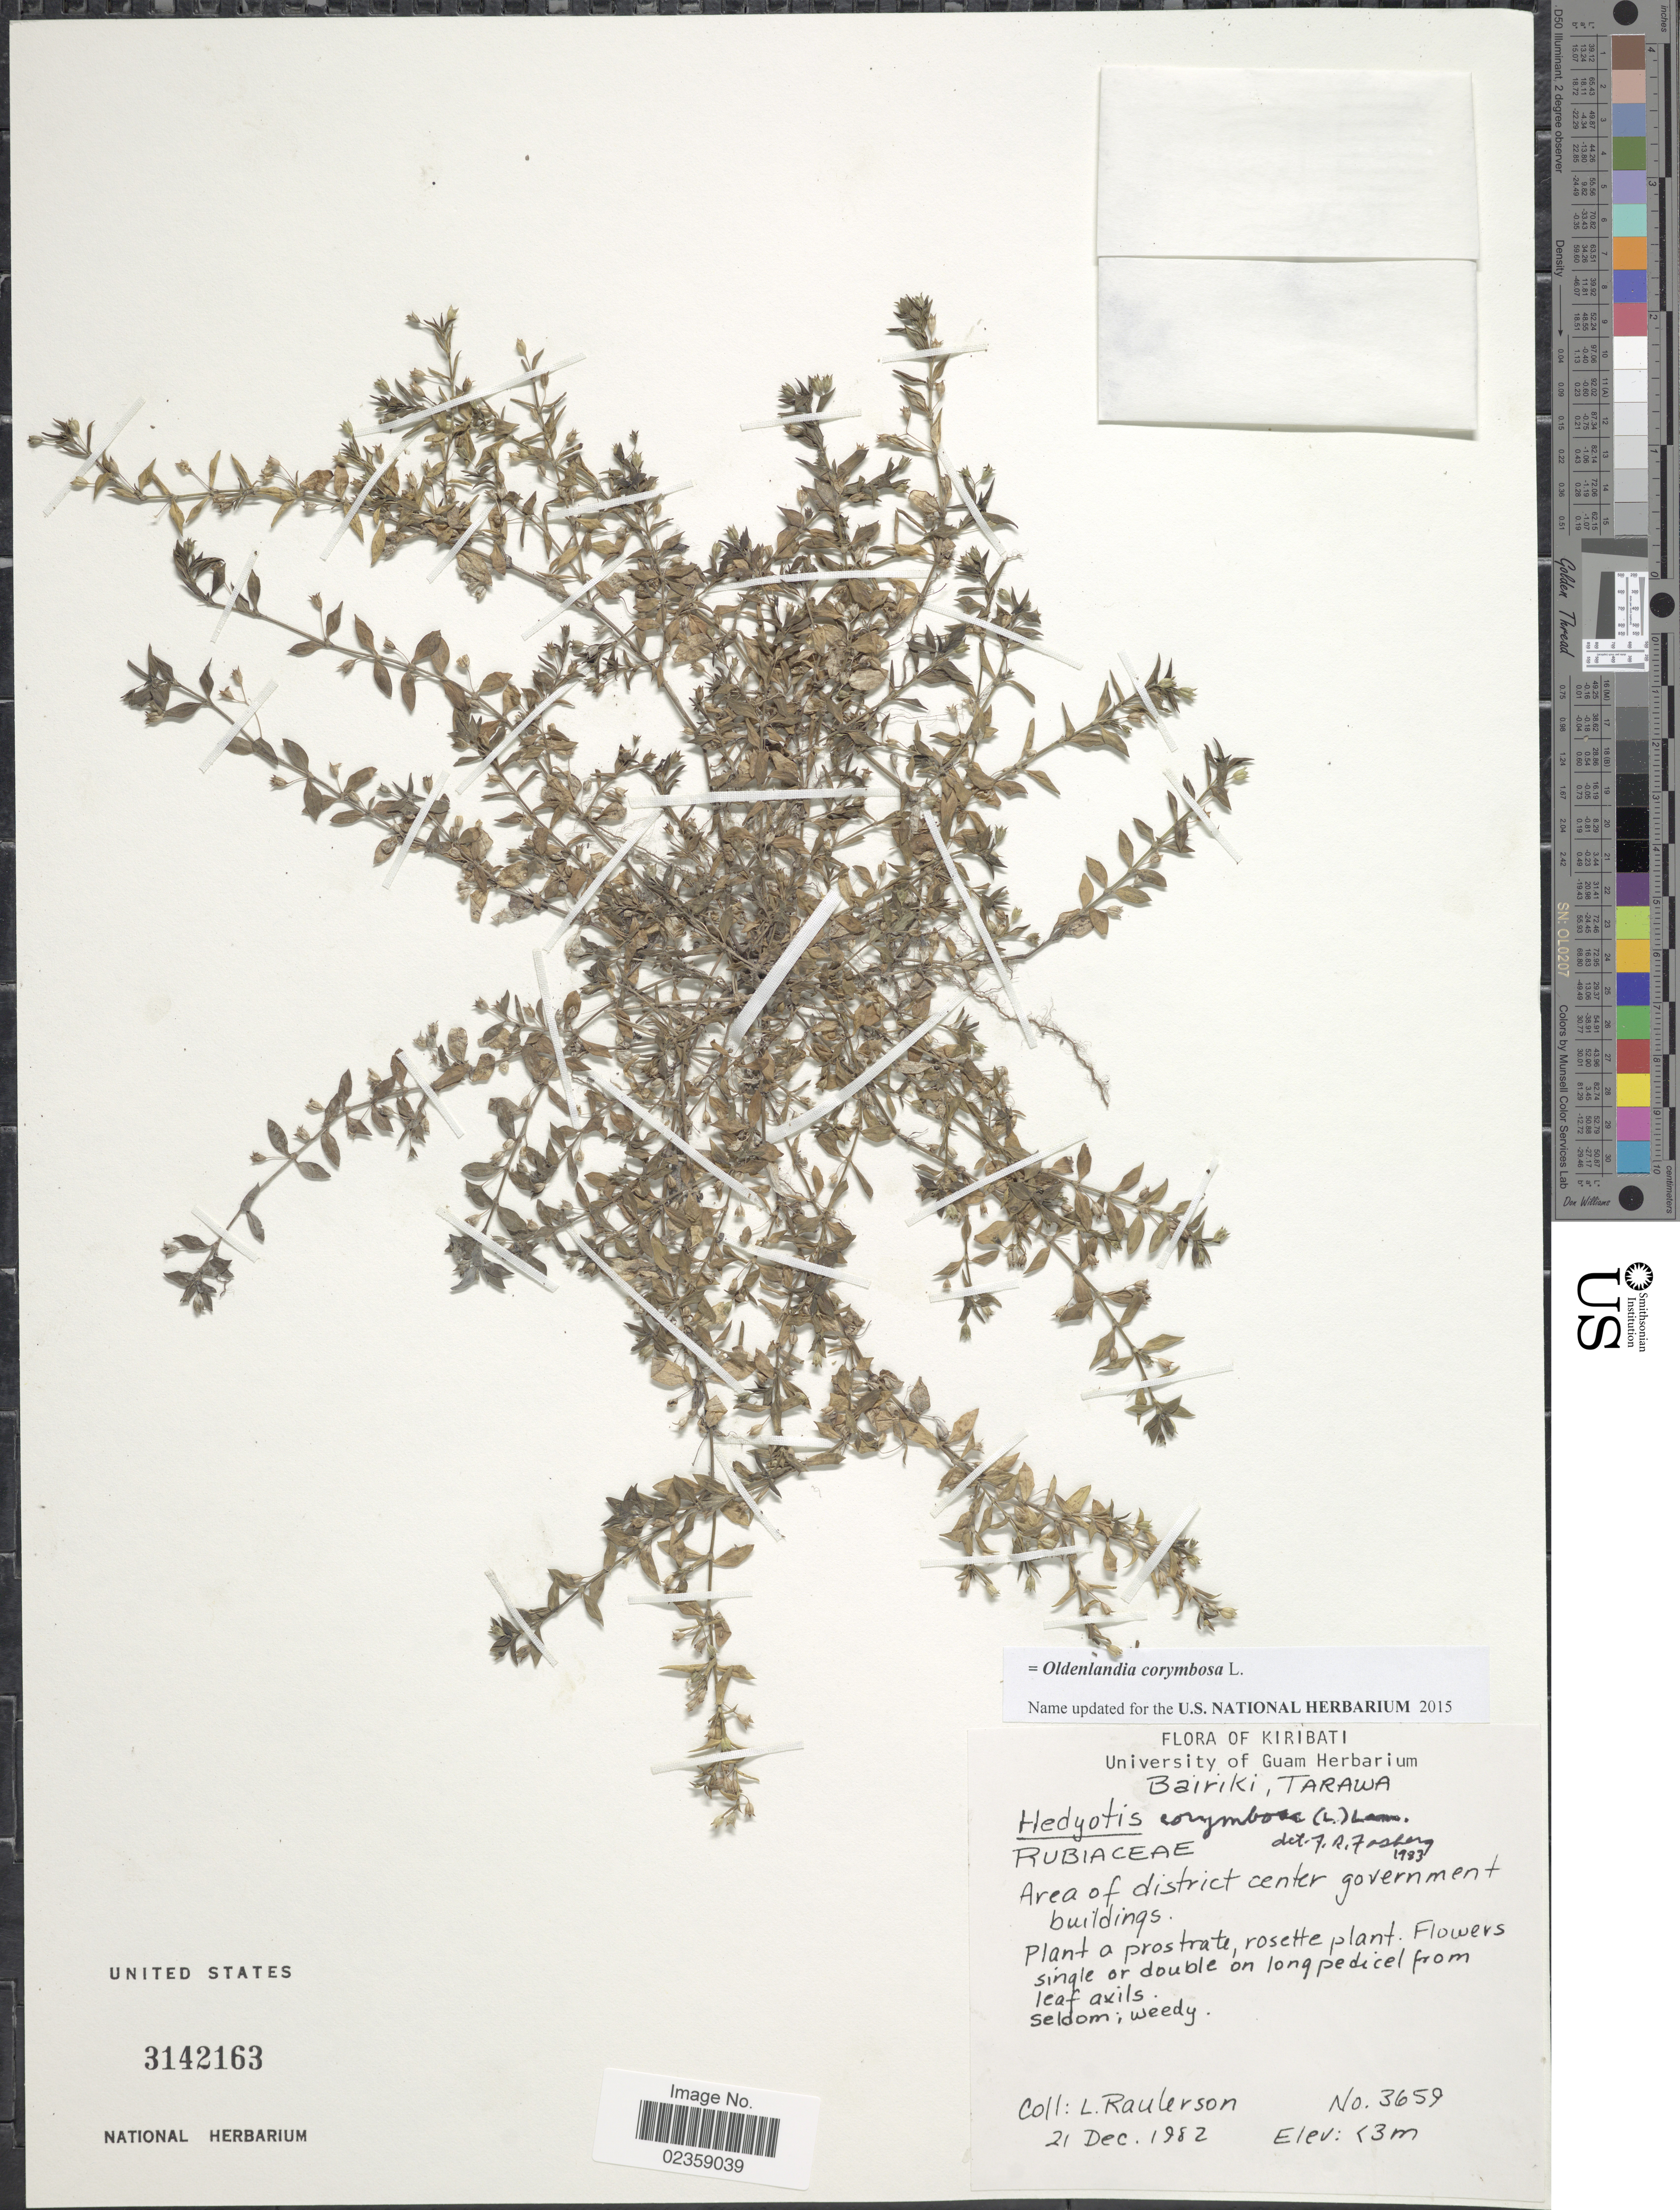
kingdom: Plantae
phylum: Tracheophyta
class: Magnoliopsida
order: Gentianales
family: Rubiaceae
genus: Oldenlandia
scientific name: Oldenlandia corymbosa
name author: L.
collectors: L. Raulerson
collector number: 3659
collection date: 1982-12-21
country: Kiribati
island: Tarawa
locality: Bairiki, Tarawa. Area of district center government buildings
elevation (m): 3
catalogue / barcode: US 3142163